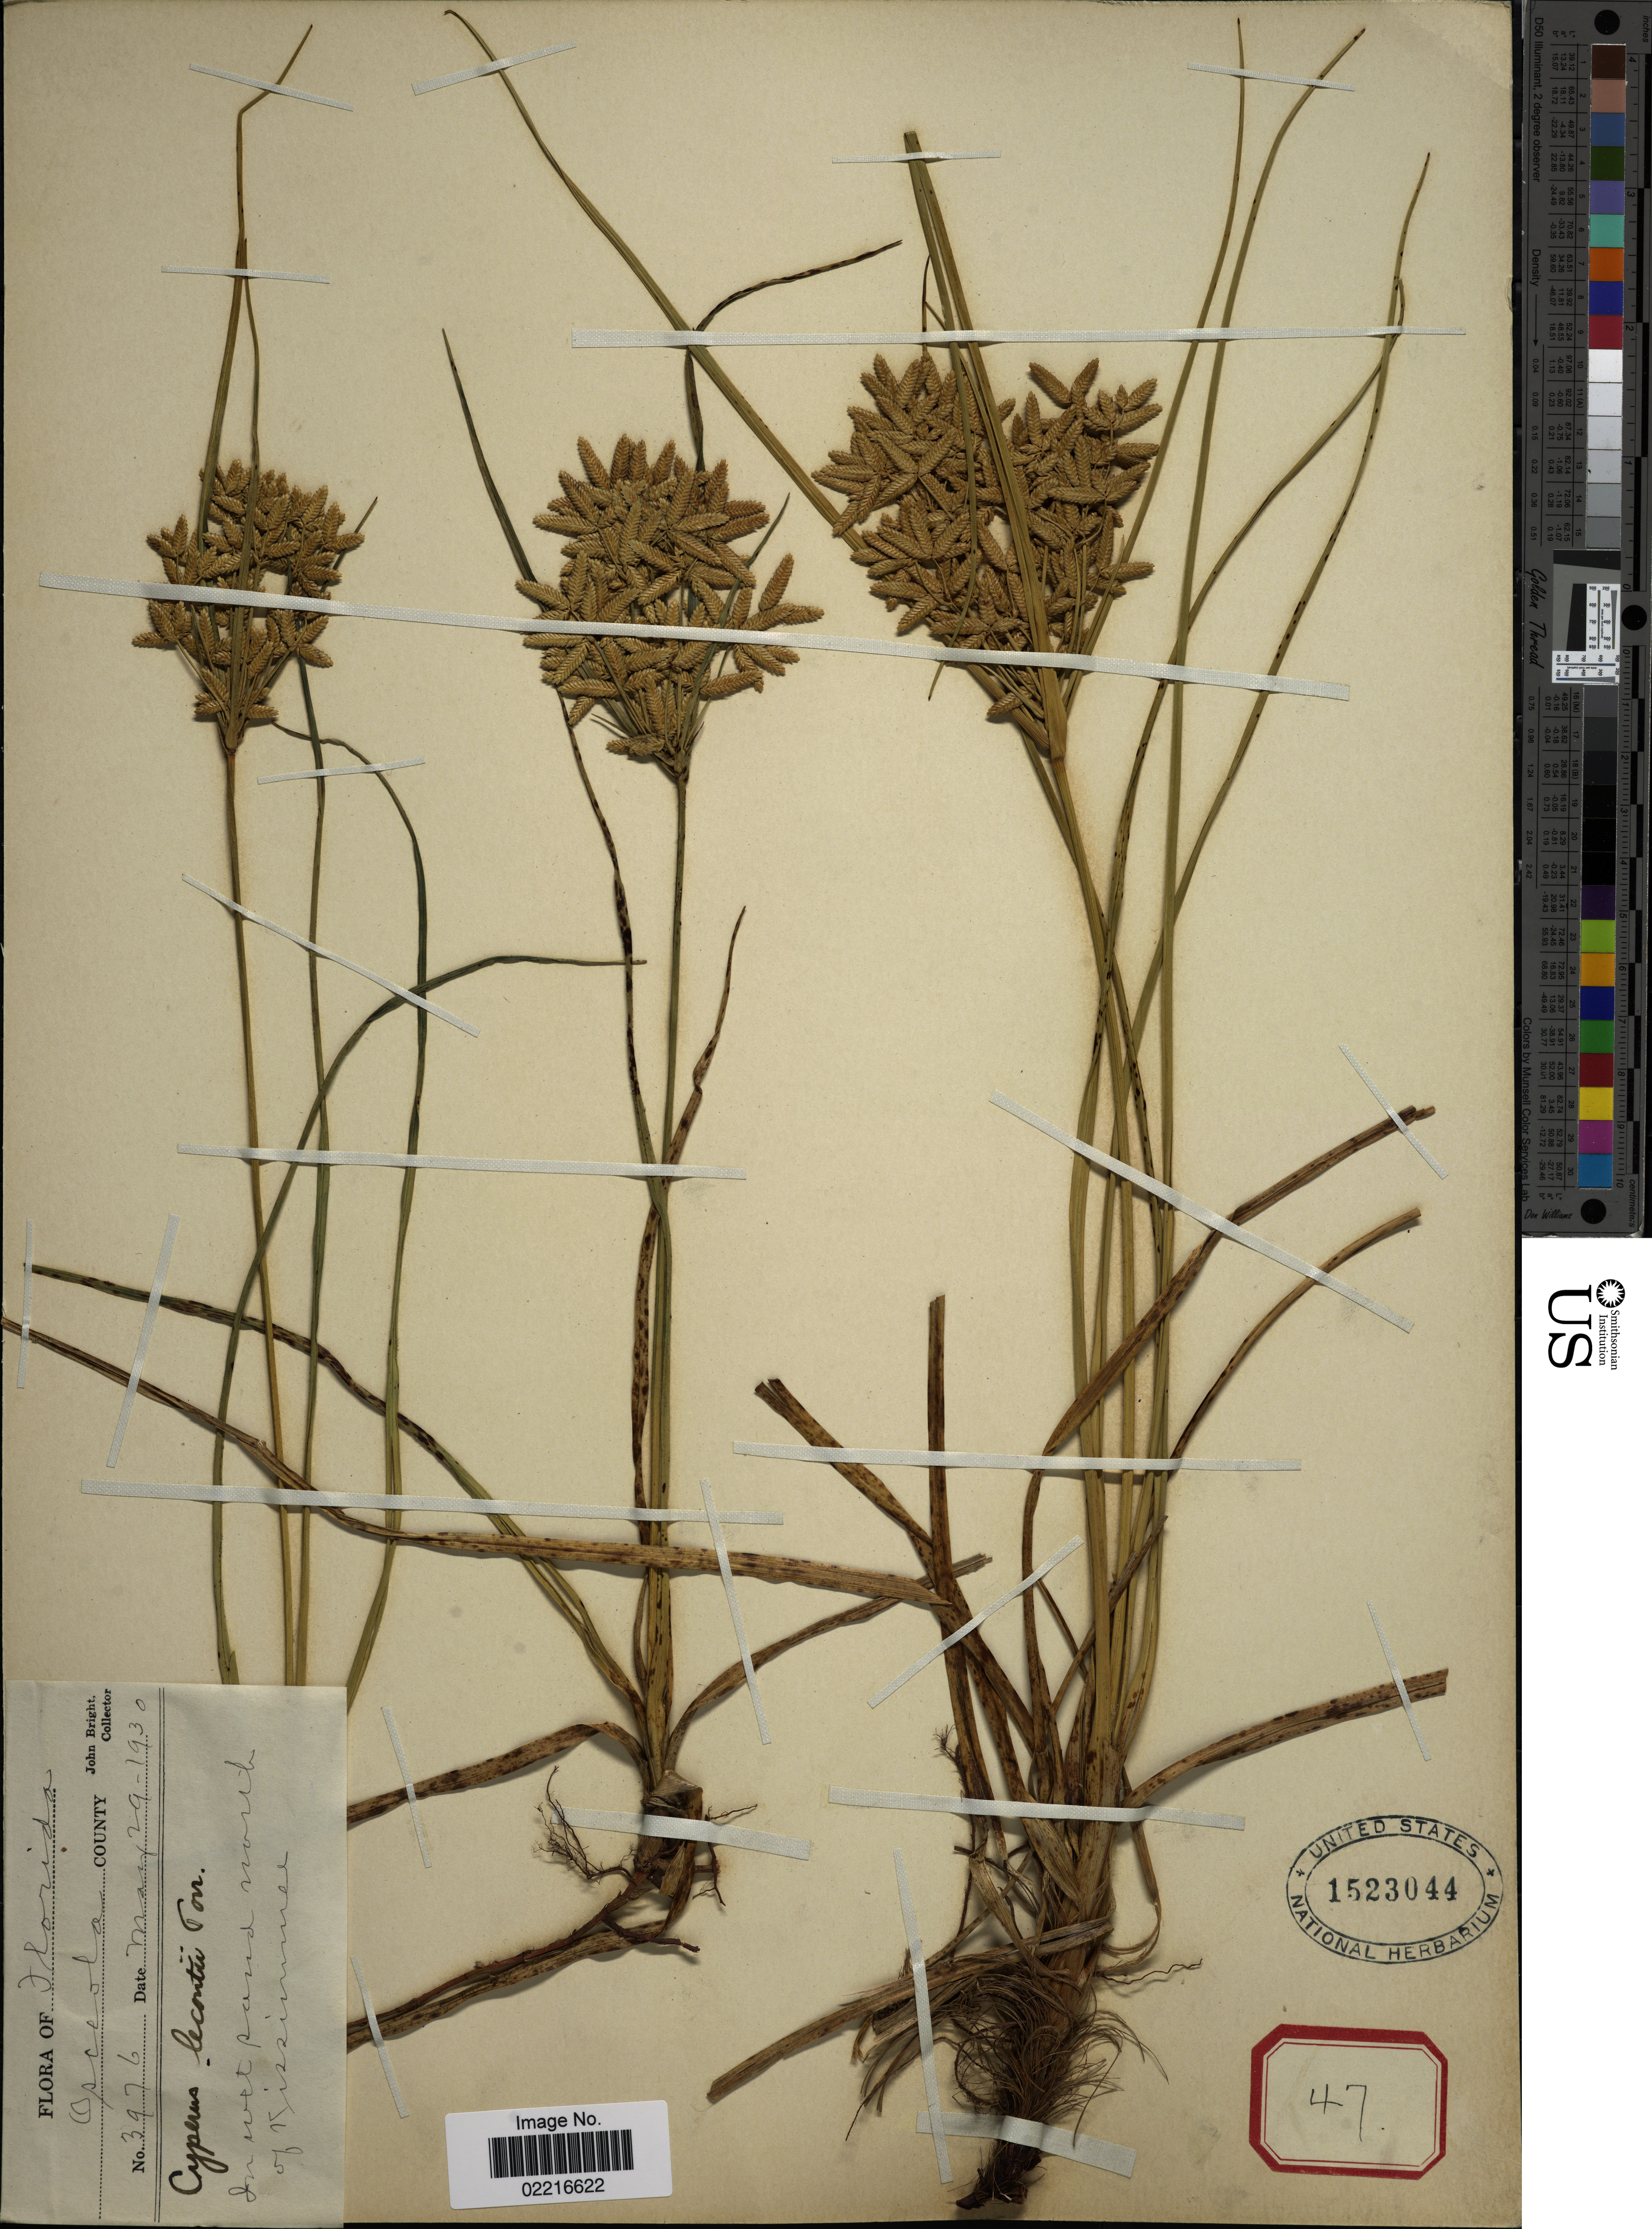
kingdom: Plantae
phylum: Tracheophyta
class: Liliopsida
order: Poales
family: Cyperaceae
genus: Cyperus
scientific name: Cyperus lecontei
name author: Torr. ex Steud.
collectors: J. Bright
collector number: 3976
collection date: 1930-05-29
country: United States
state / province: Florida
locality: Osceola County north of Kissimmee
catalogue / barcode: US 1523044